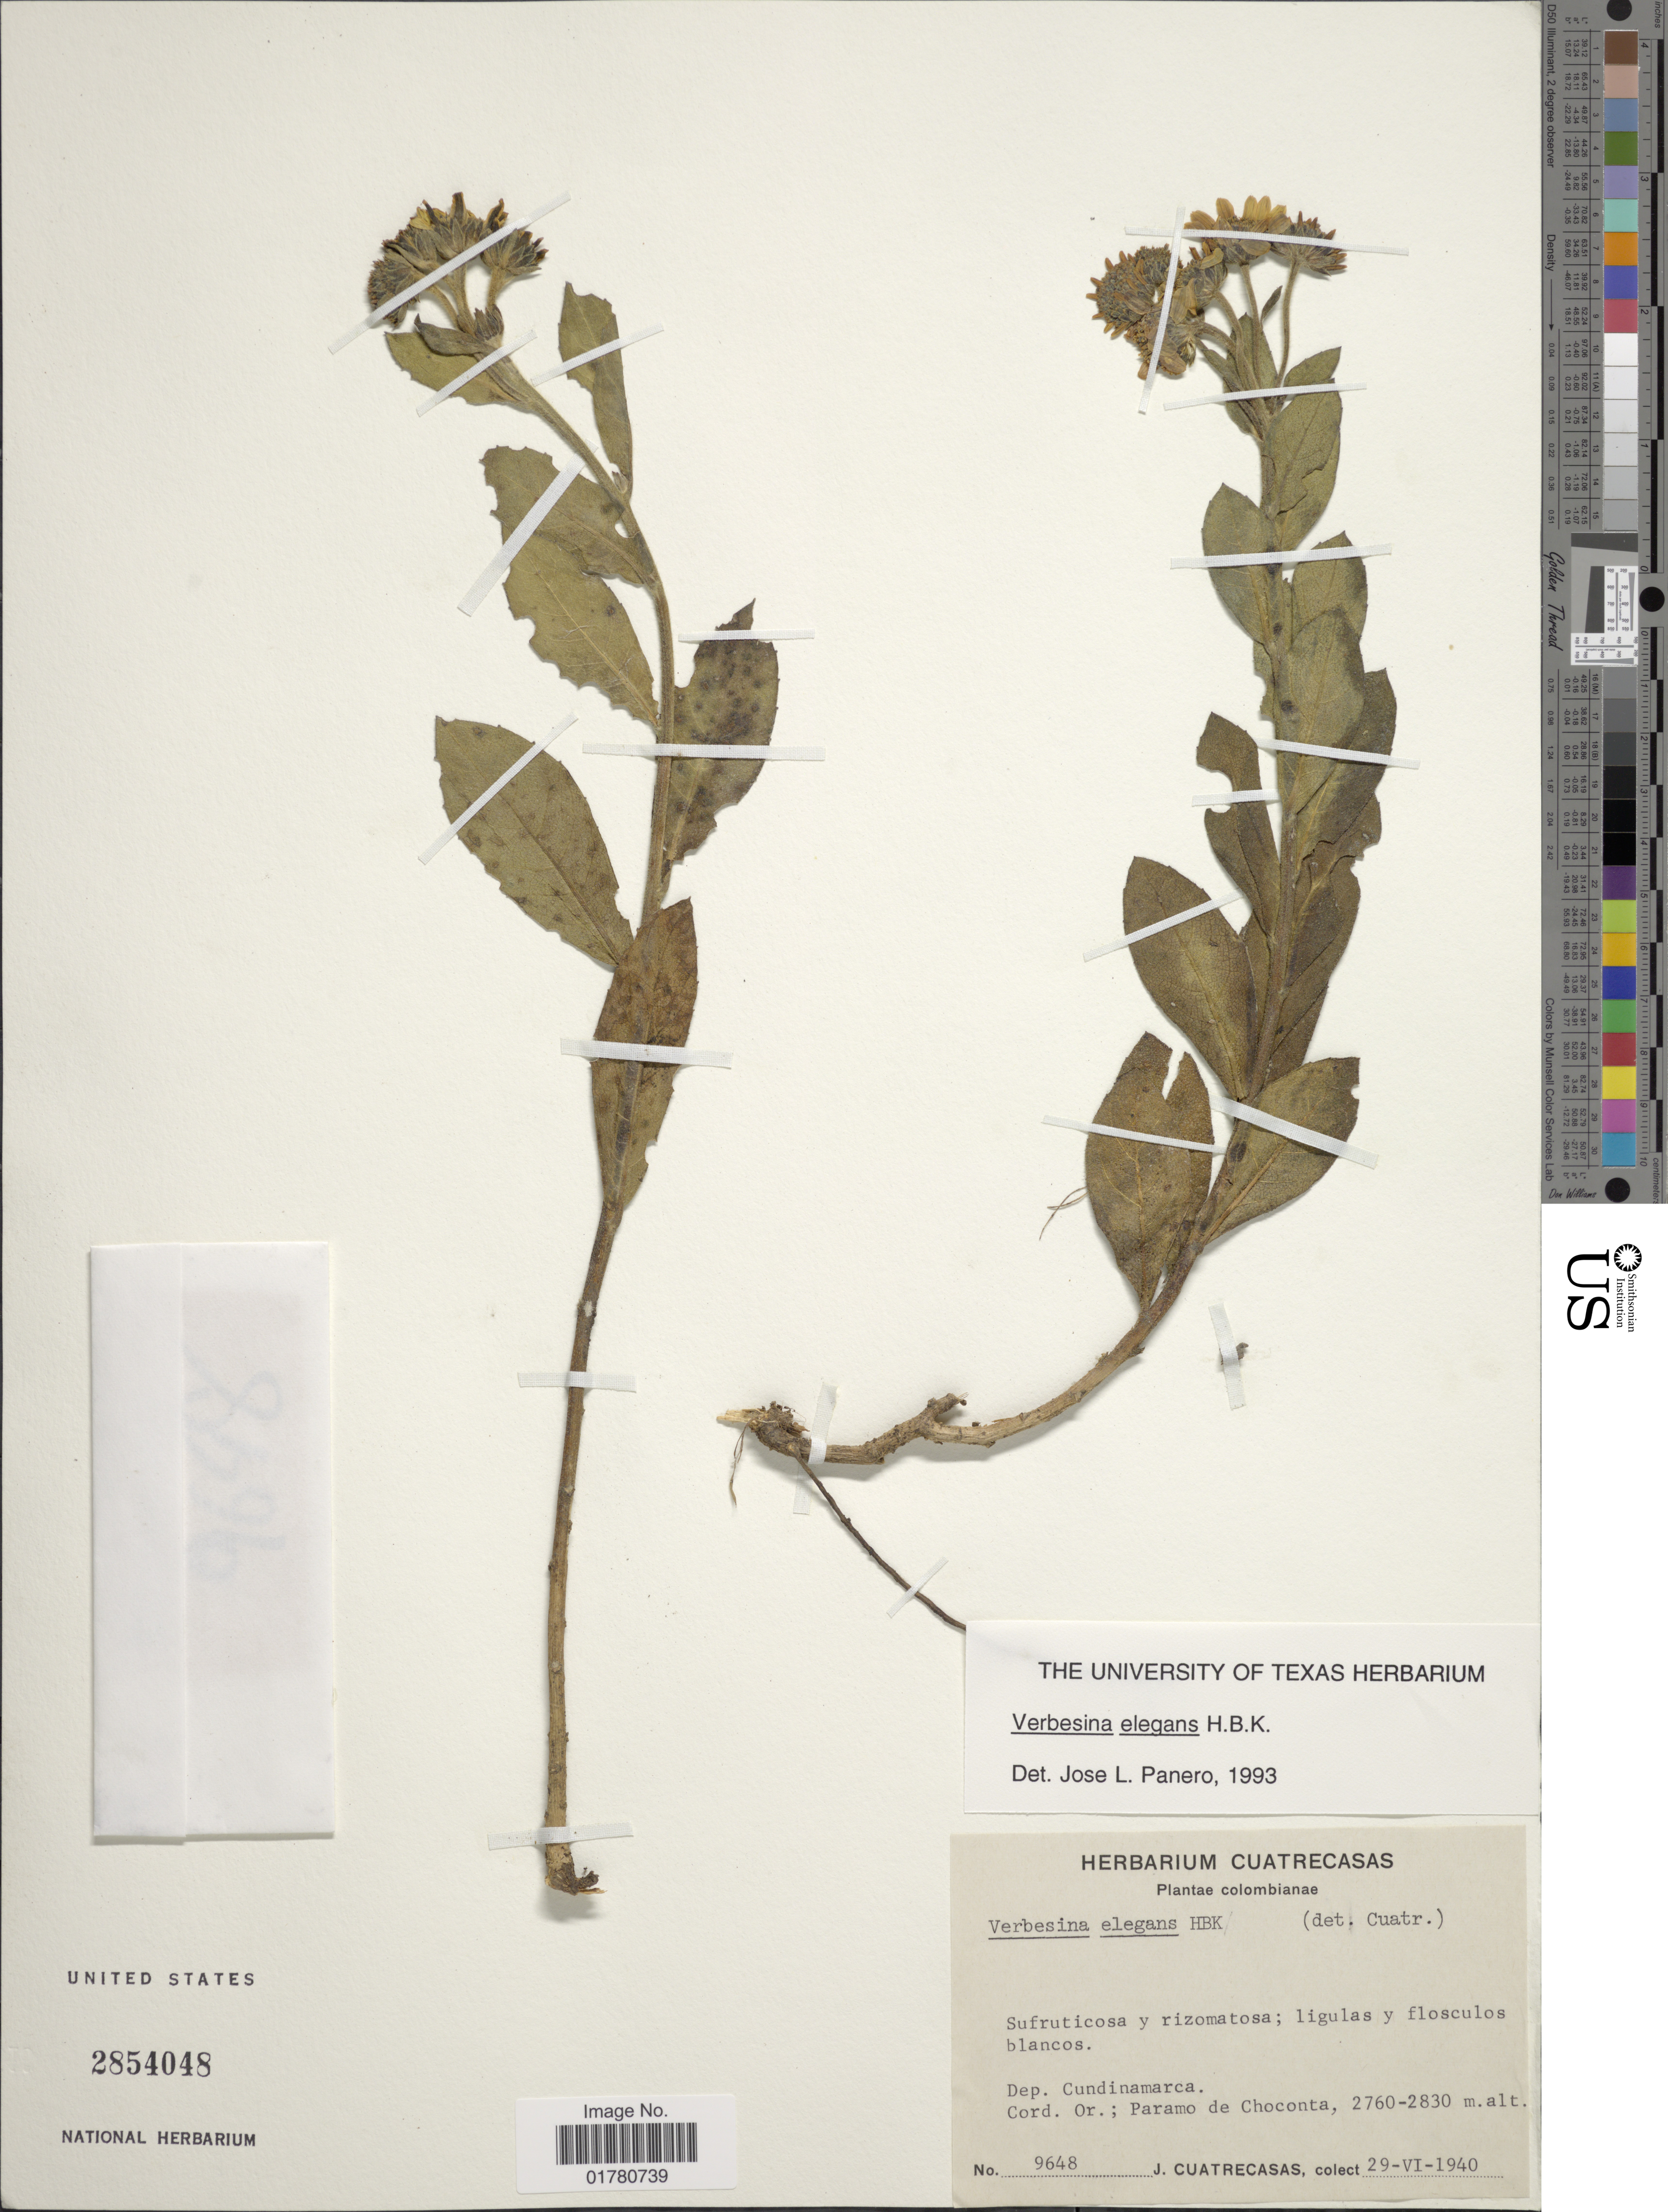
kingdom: Plantae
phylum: Tracheophyta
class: Magnoliopsida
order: Asterales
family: Asteraceae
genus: Verbesina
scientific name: Verbesina elegans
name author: Kunth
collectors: J. Cuatrecasas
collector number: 9648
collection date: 1940-06-29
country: Colombia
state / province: Cundinamarca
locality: Dep. Cundinamarca. Cord. Or; Paramo de Choconta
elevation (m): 2760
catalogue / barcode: US 2854048